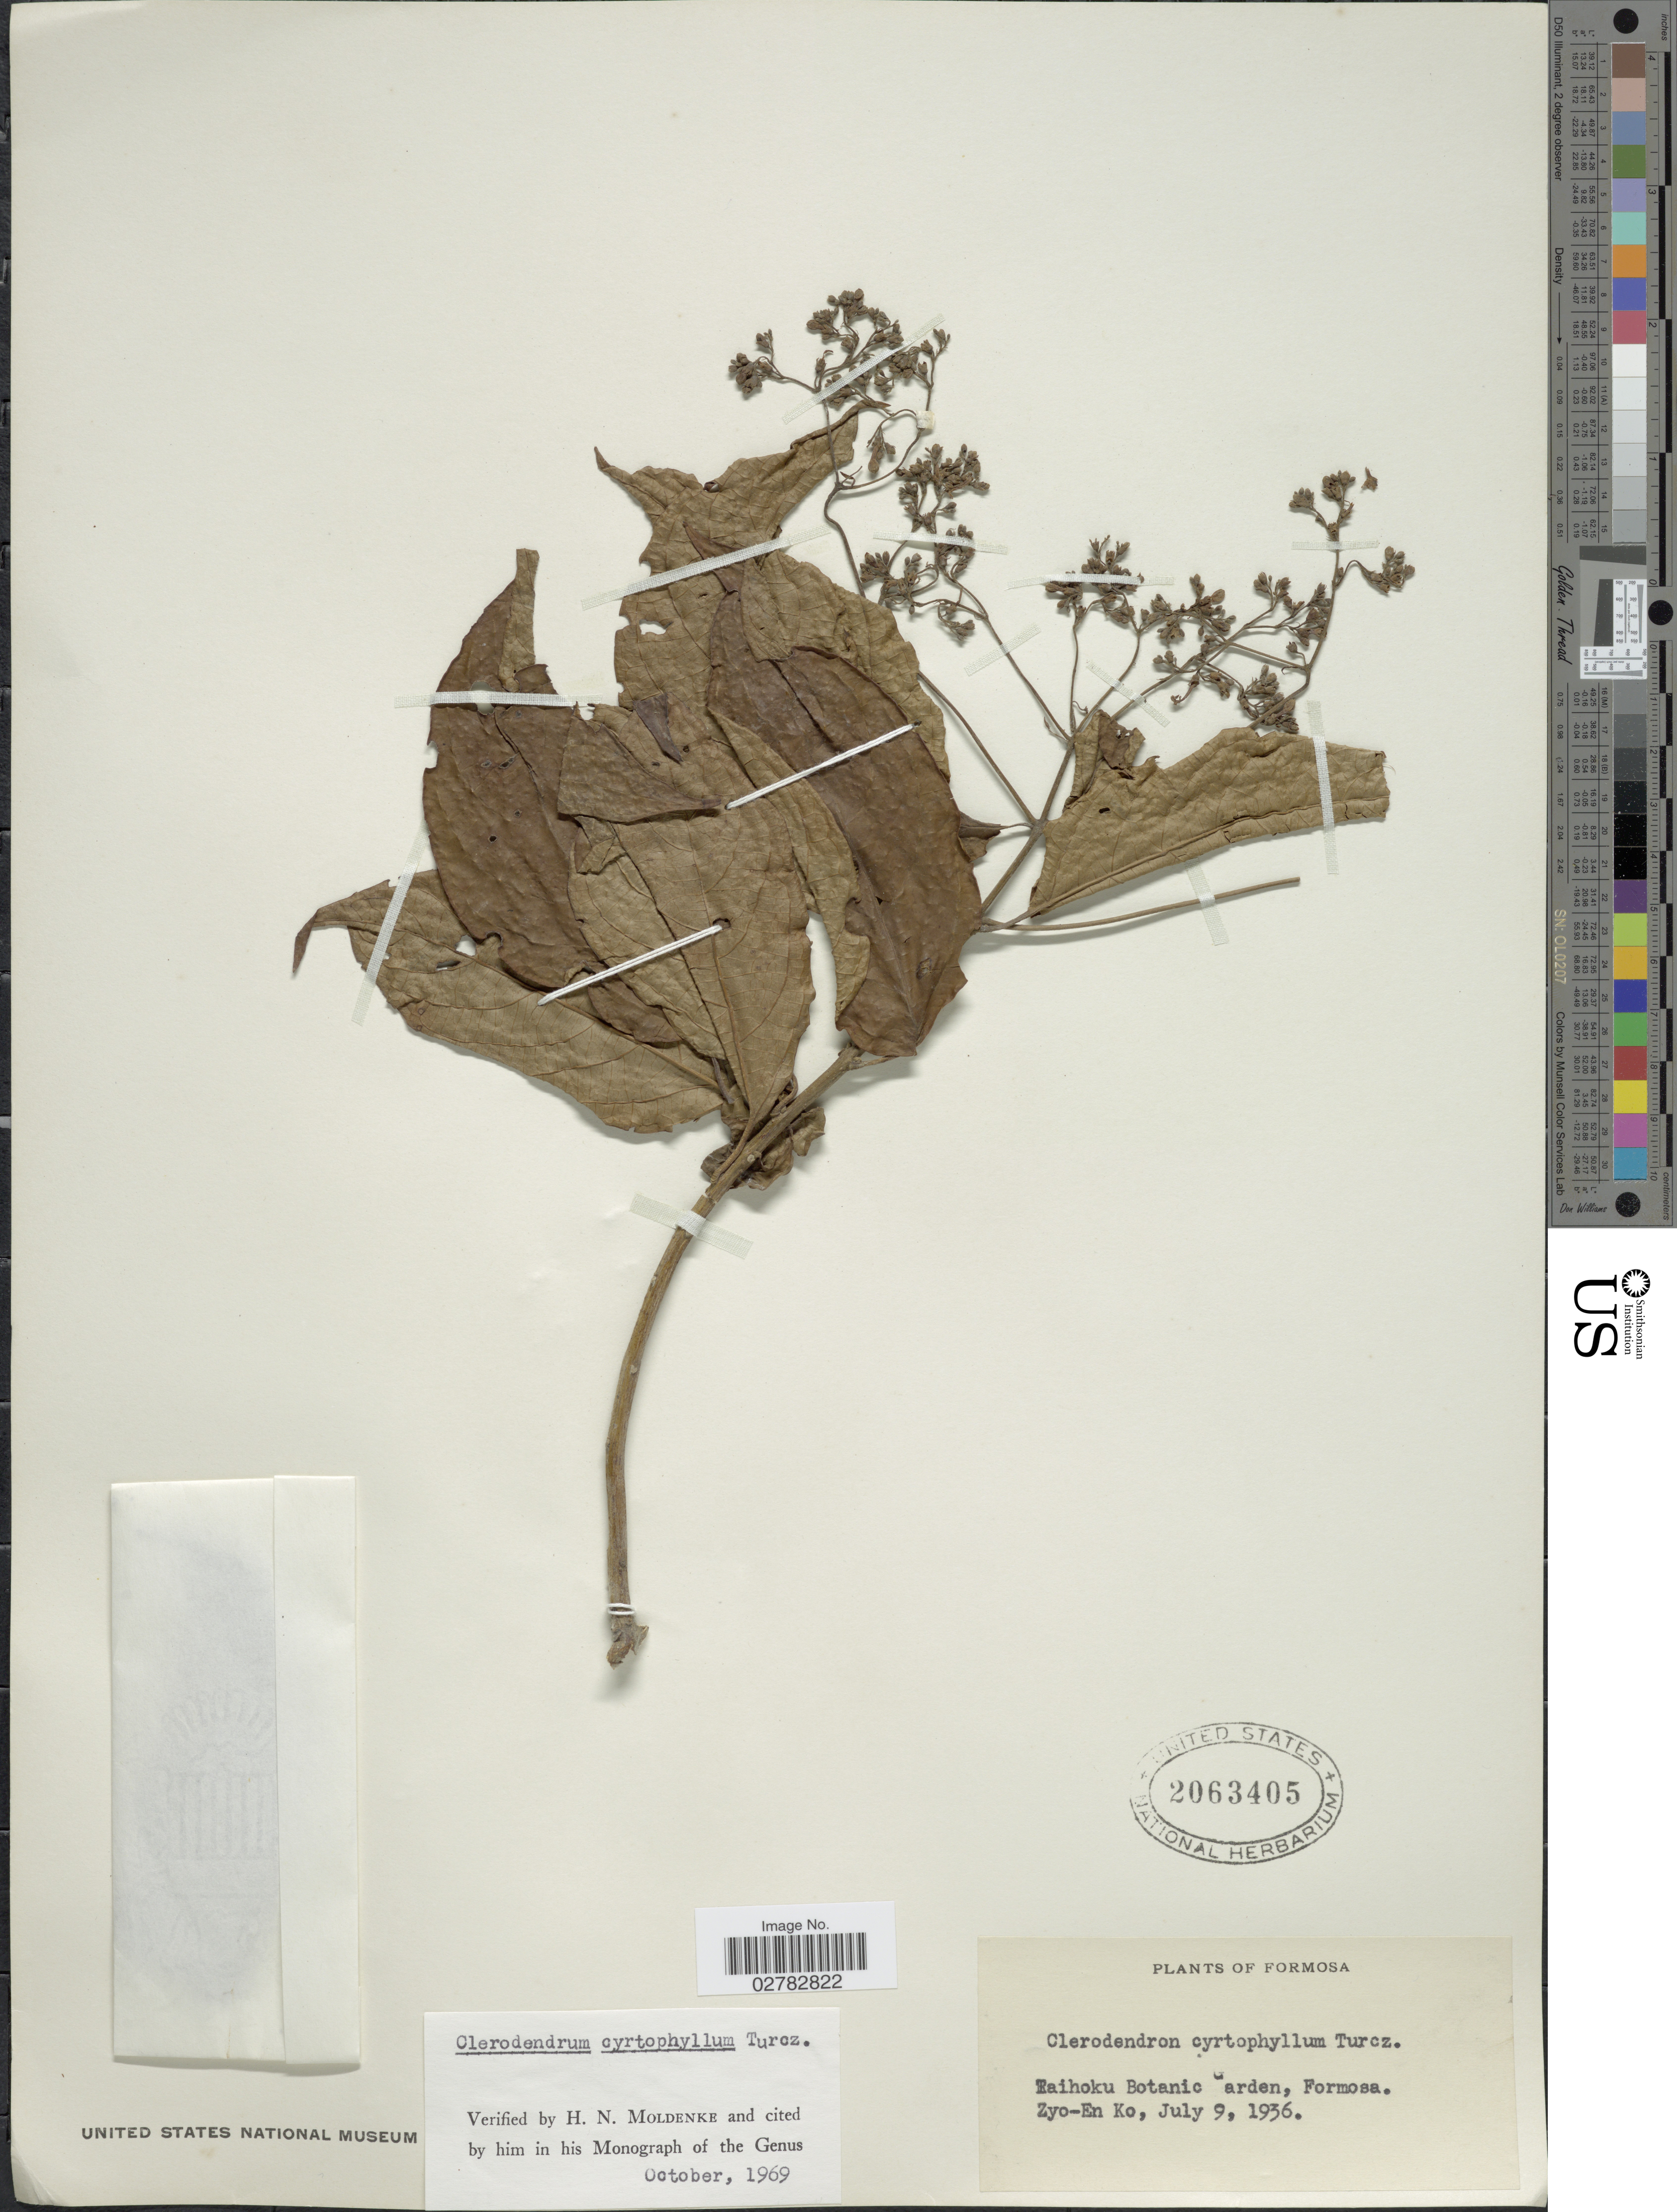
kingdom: Plantae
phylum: Tracheophyta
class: Magnoliopsida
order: Lamiales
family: Lamiaceae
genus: Clerodendrum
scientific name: Clerodendrum cyrtophyllum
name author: Turcz.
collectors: -. Zyo-Enko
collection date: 1936-07-09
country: Taiwan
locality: Formosa. Taihoku Botanic Garden.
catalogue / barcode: US 2063405